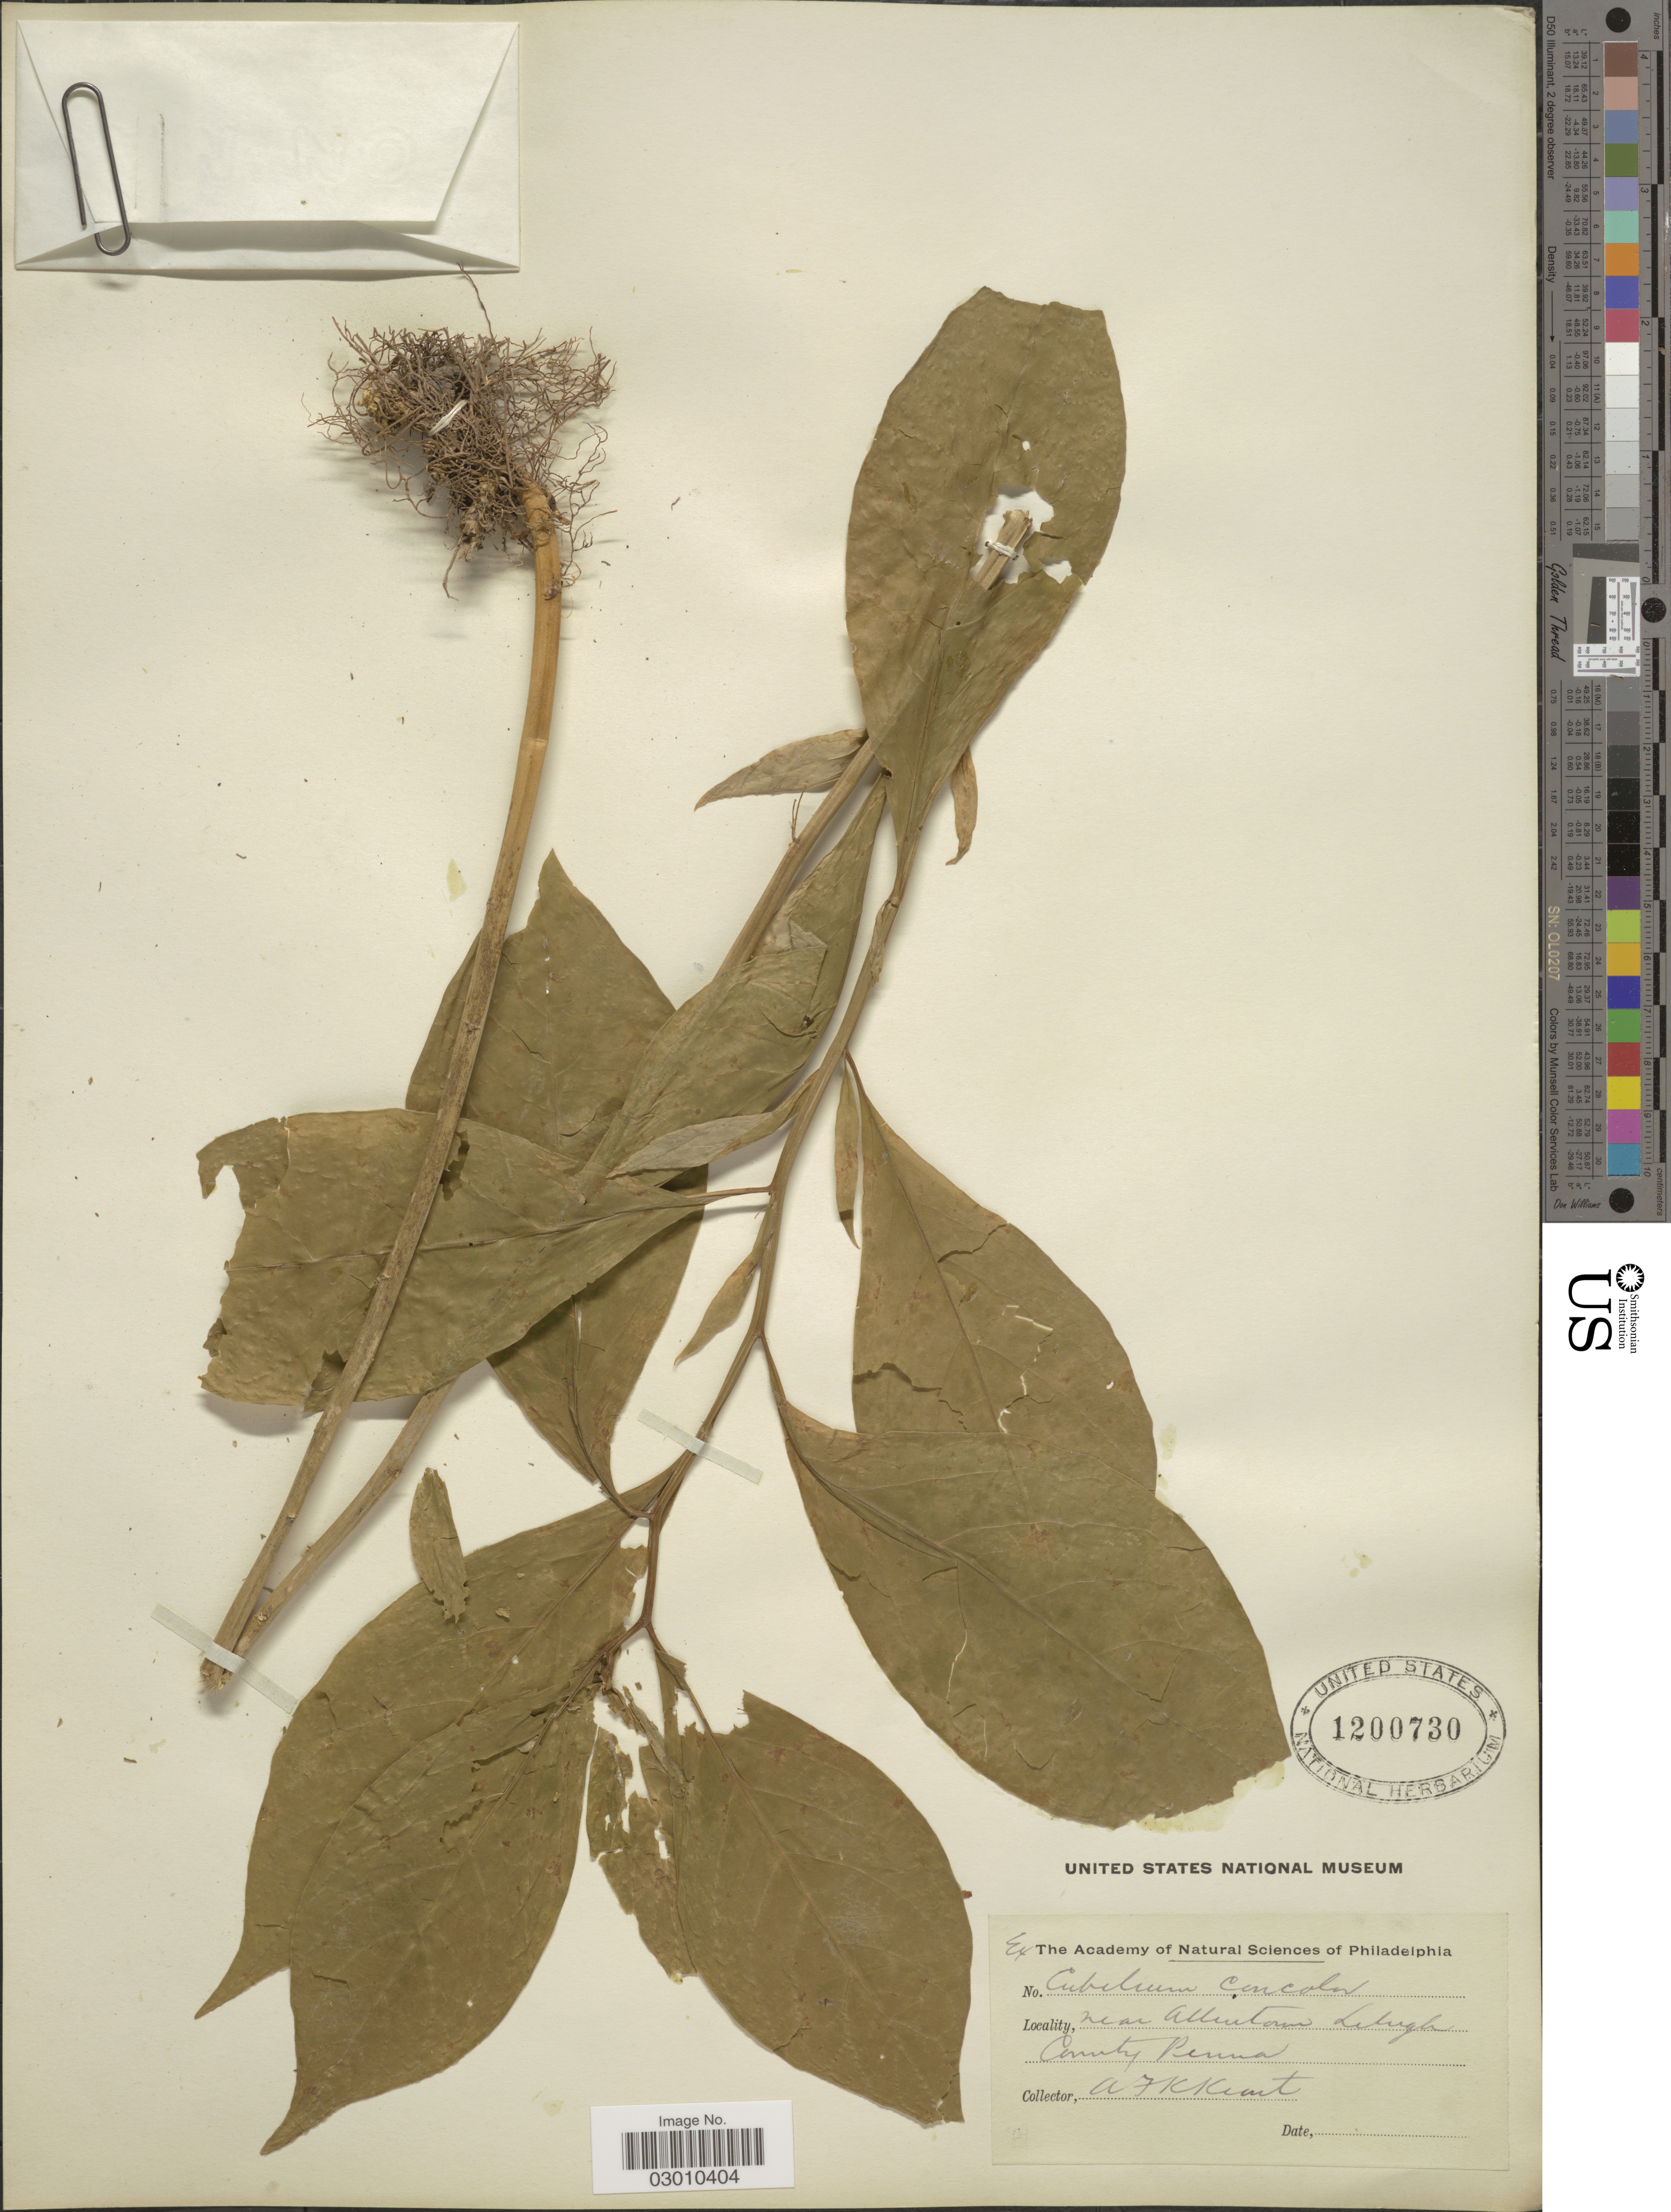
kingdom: Plantae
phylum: Tracheophyta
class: Magnoliopsida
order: Malpighiales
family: Violaceae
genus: Cubelium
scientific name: Cubelium concolor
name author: (T.F. Forst.) Raf. ex Britton & A. Br.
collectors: A. Kemt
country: United States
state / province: Pennsylvania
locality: Near Allentown, Lehigh County.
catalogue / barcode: US 1200730